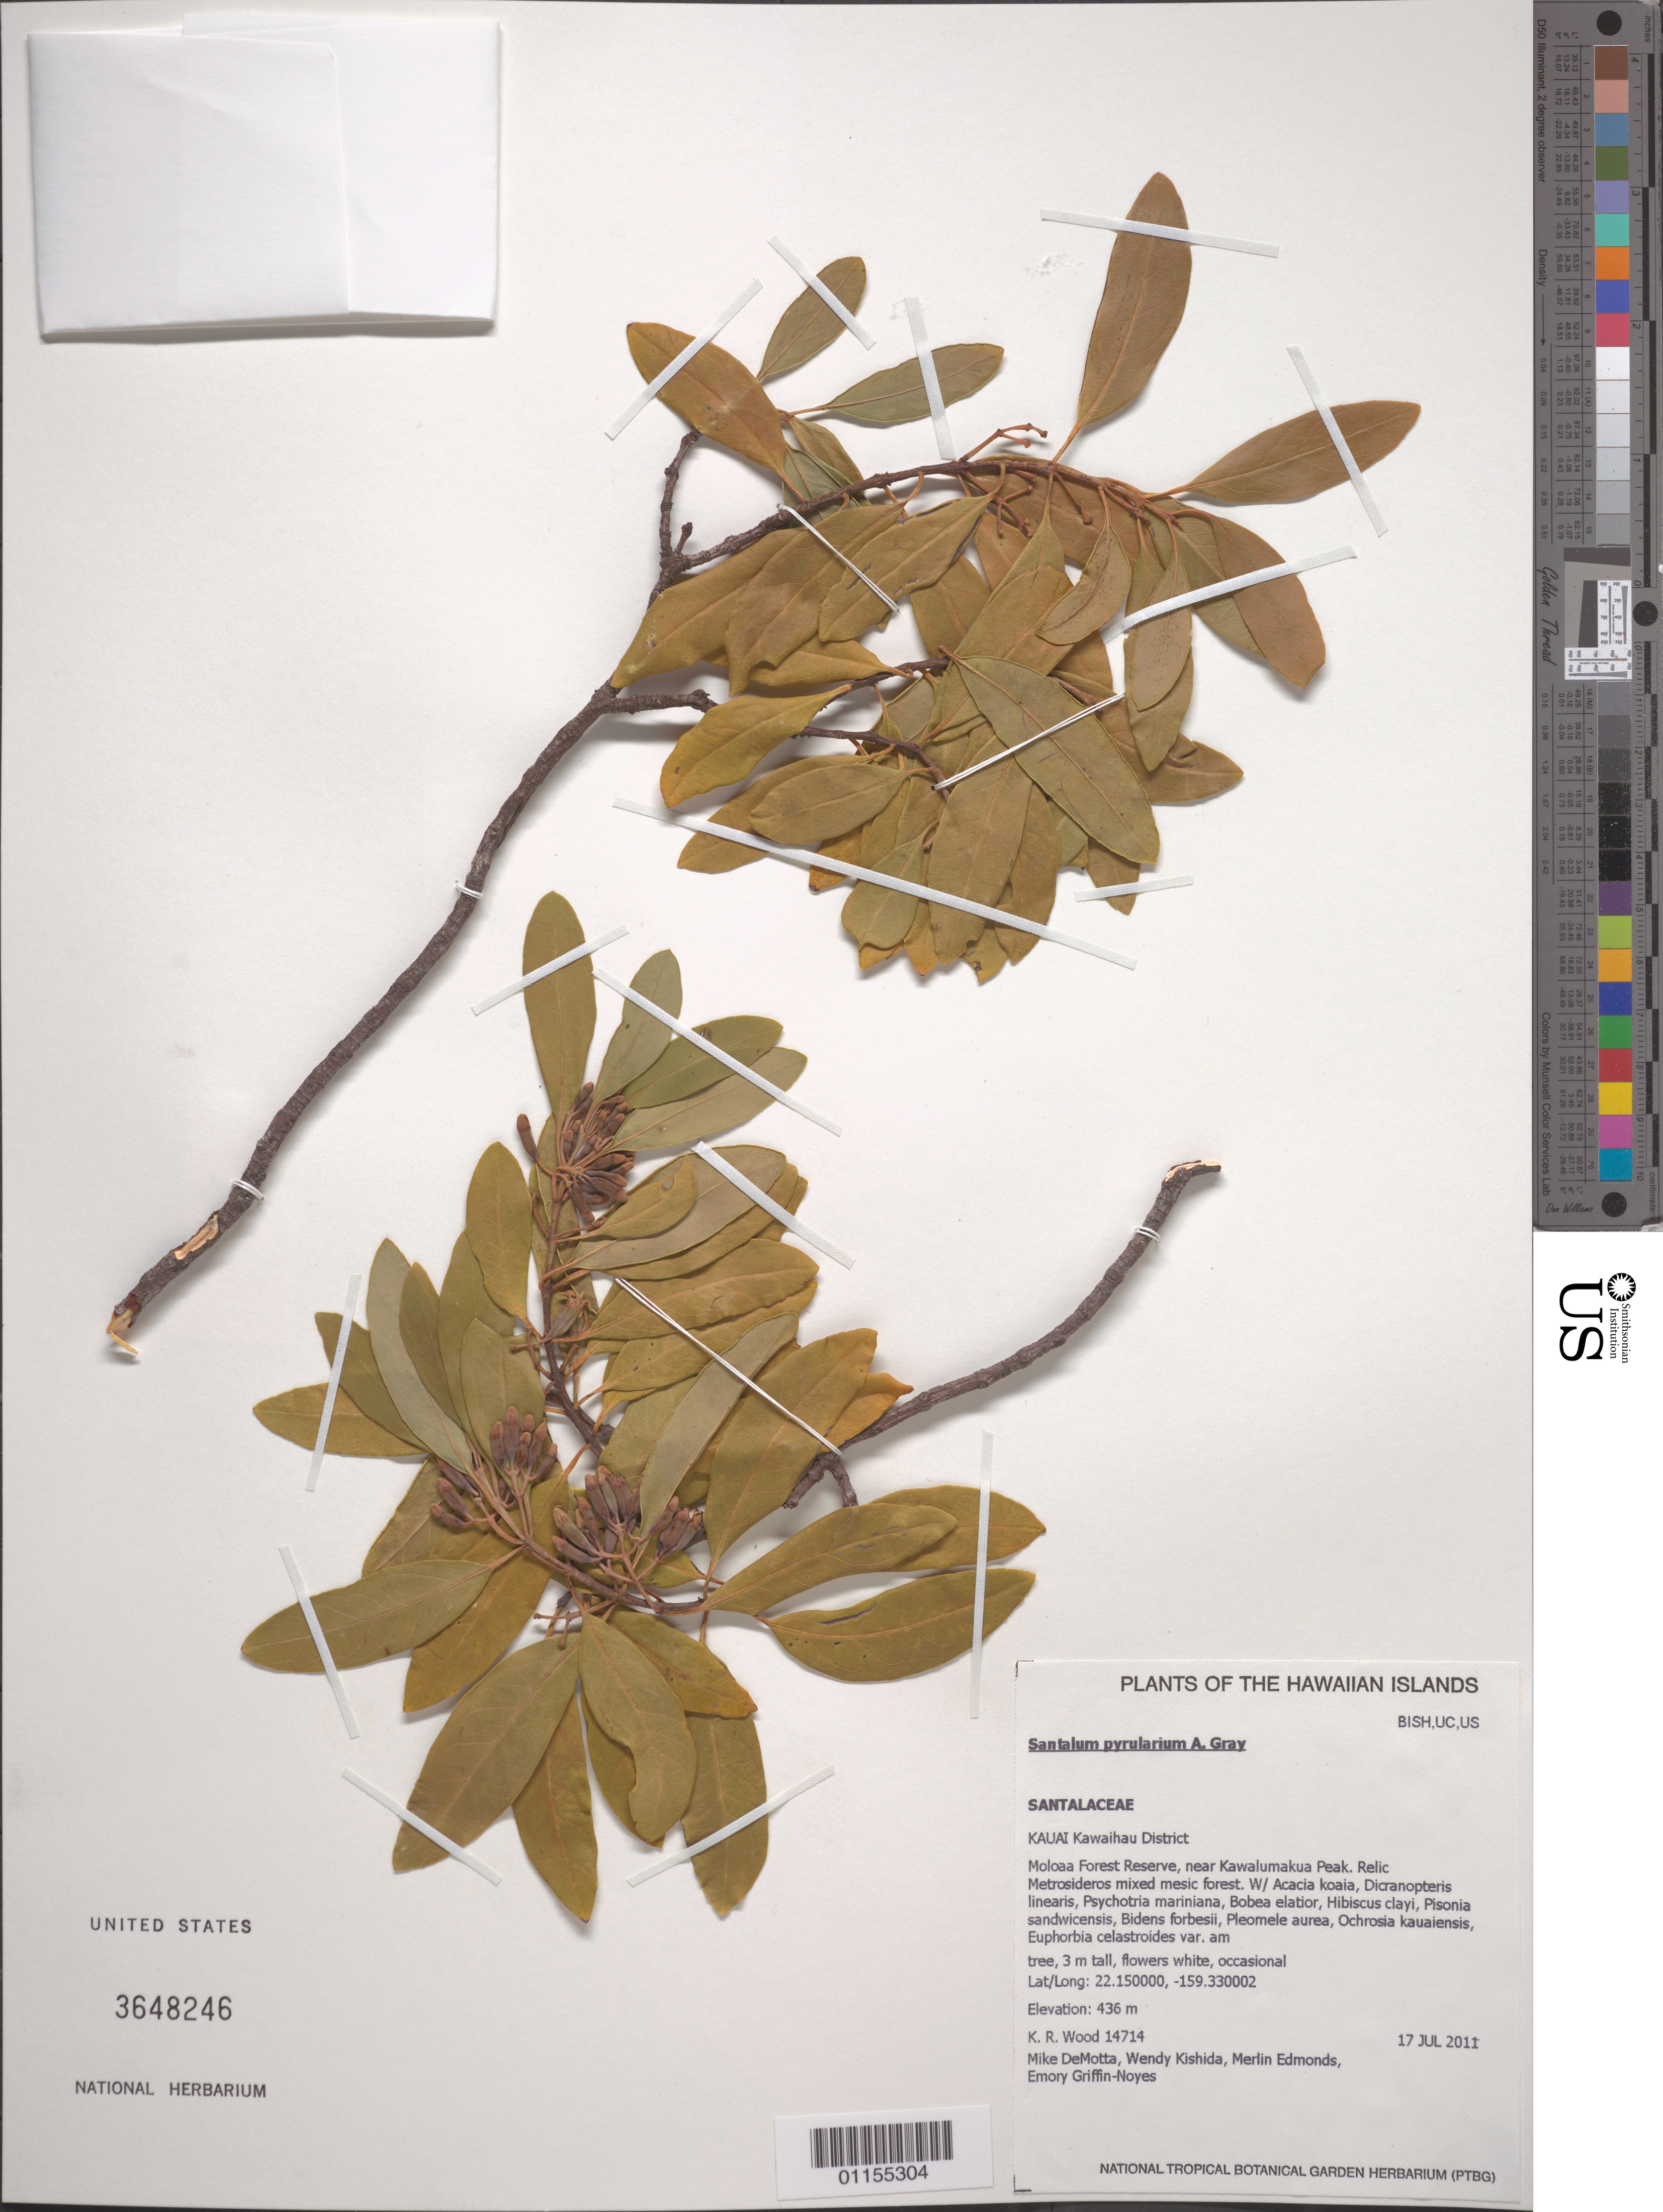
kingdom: Plantae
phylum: Tracheophyta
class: Magnoliopsida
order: Santalales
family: Santalaceae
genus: Santalum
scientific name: Santalum pyrularium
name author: A. Gray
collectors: K. R. Wood, M. DeMotta, W. Kishida, M. Edmonds & E. Griffin-Noyes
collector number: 14714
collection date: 2011-07-17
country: United States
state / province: Hawaii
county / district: Kauai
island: Kaua'i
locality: Kawaihau District, Moloaa Forest Reserve, near Kawalumakua Peak.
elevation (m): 436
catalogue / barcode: US 3648246